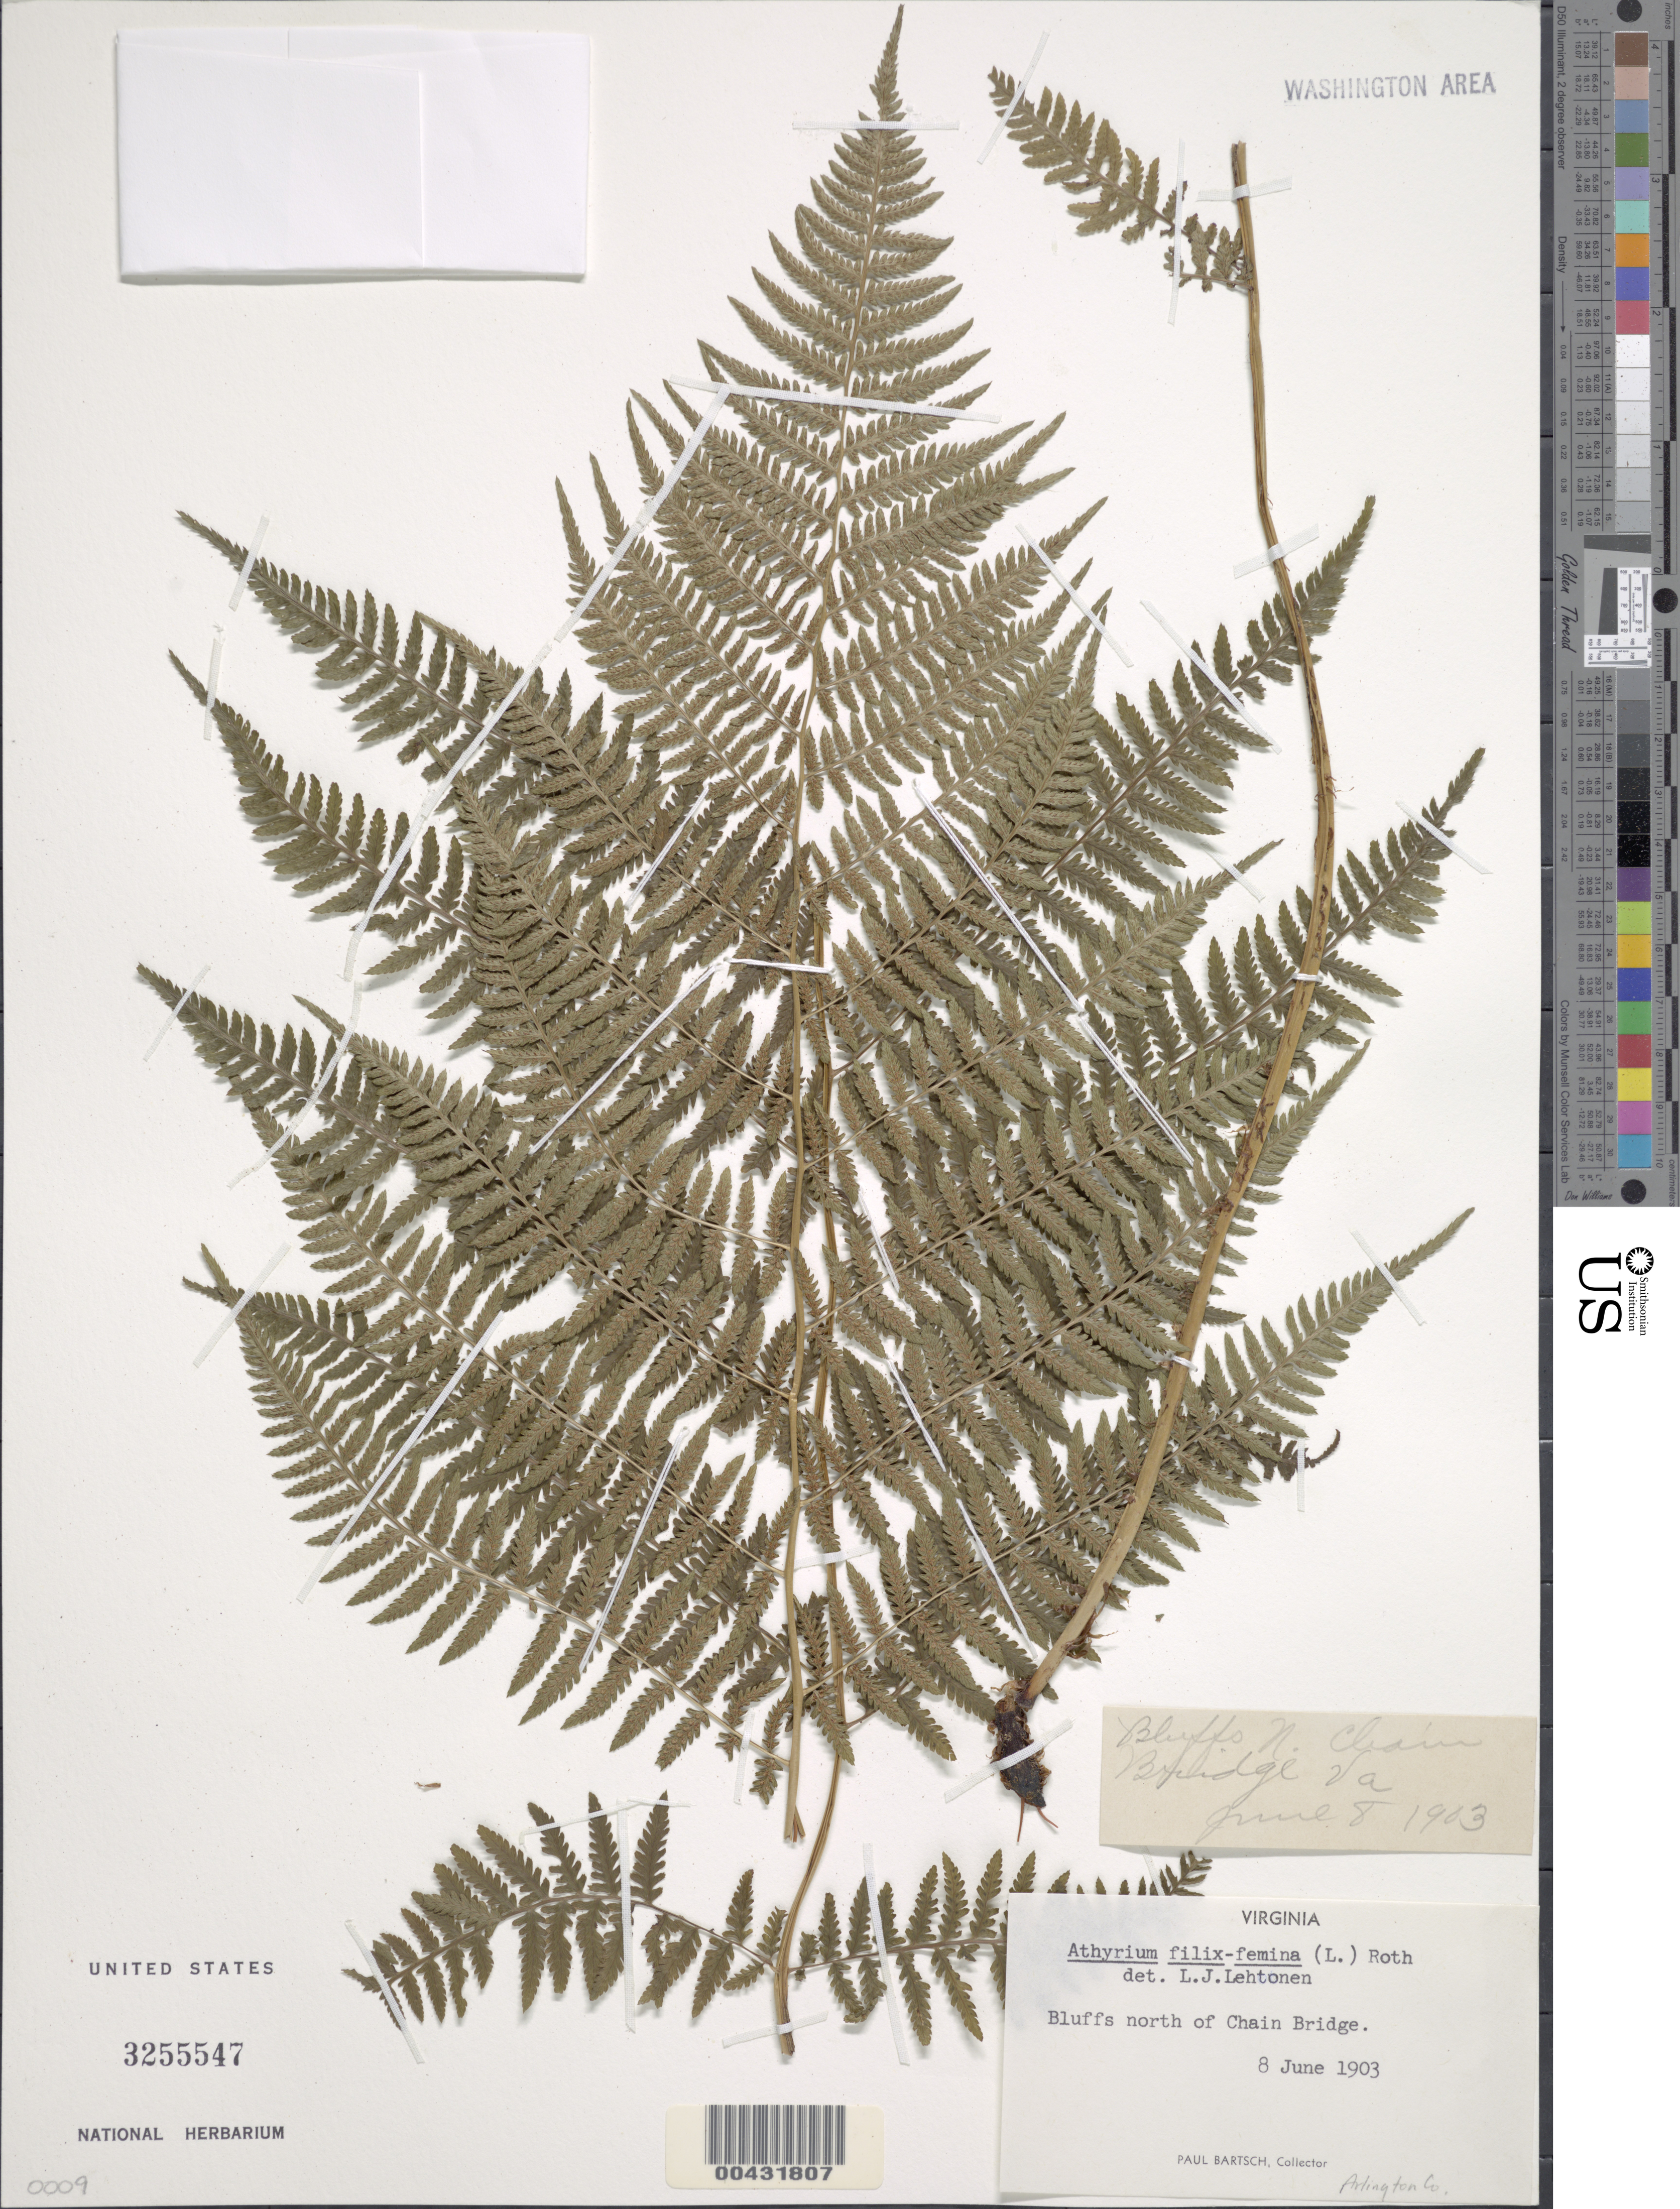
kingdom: Plantae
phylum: Tracheophyta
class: Polypodiopsida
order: Polypodiales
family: Athyriaceae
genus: Athyrium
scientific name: Athyrium filix-femina var. asplenioides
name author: (Michx.) Farw.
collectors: P. Bartsch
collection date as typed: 08 Jun 1903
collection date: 1903-06-08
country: United States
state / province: Virginia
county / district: Arlington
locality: N of Chain Bridge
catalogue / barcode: US 3255547